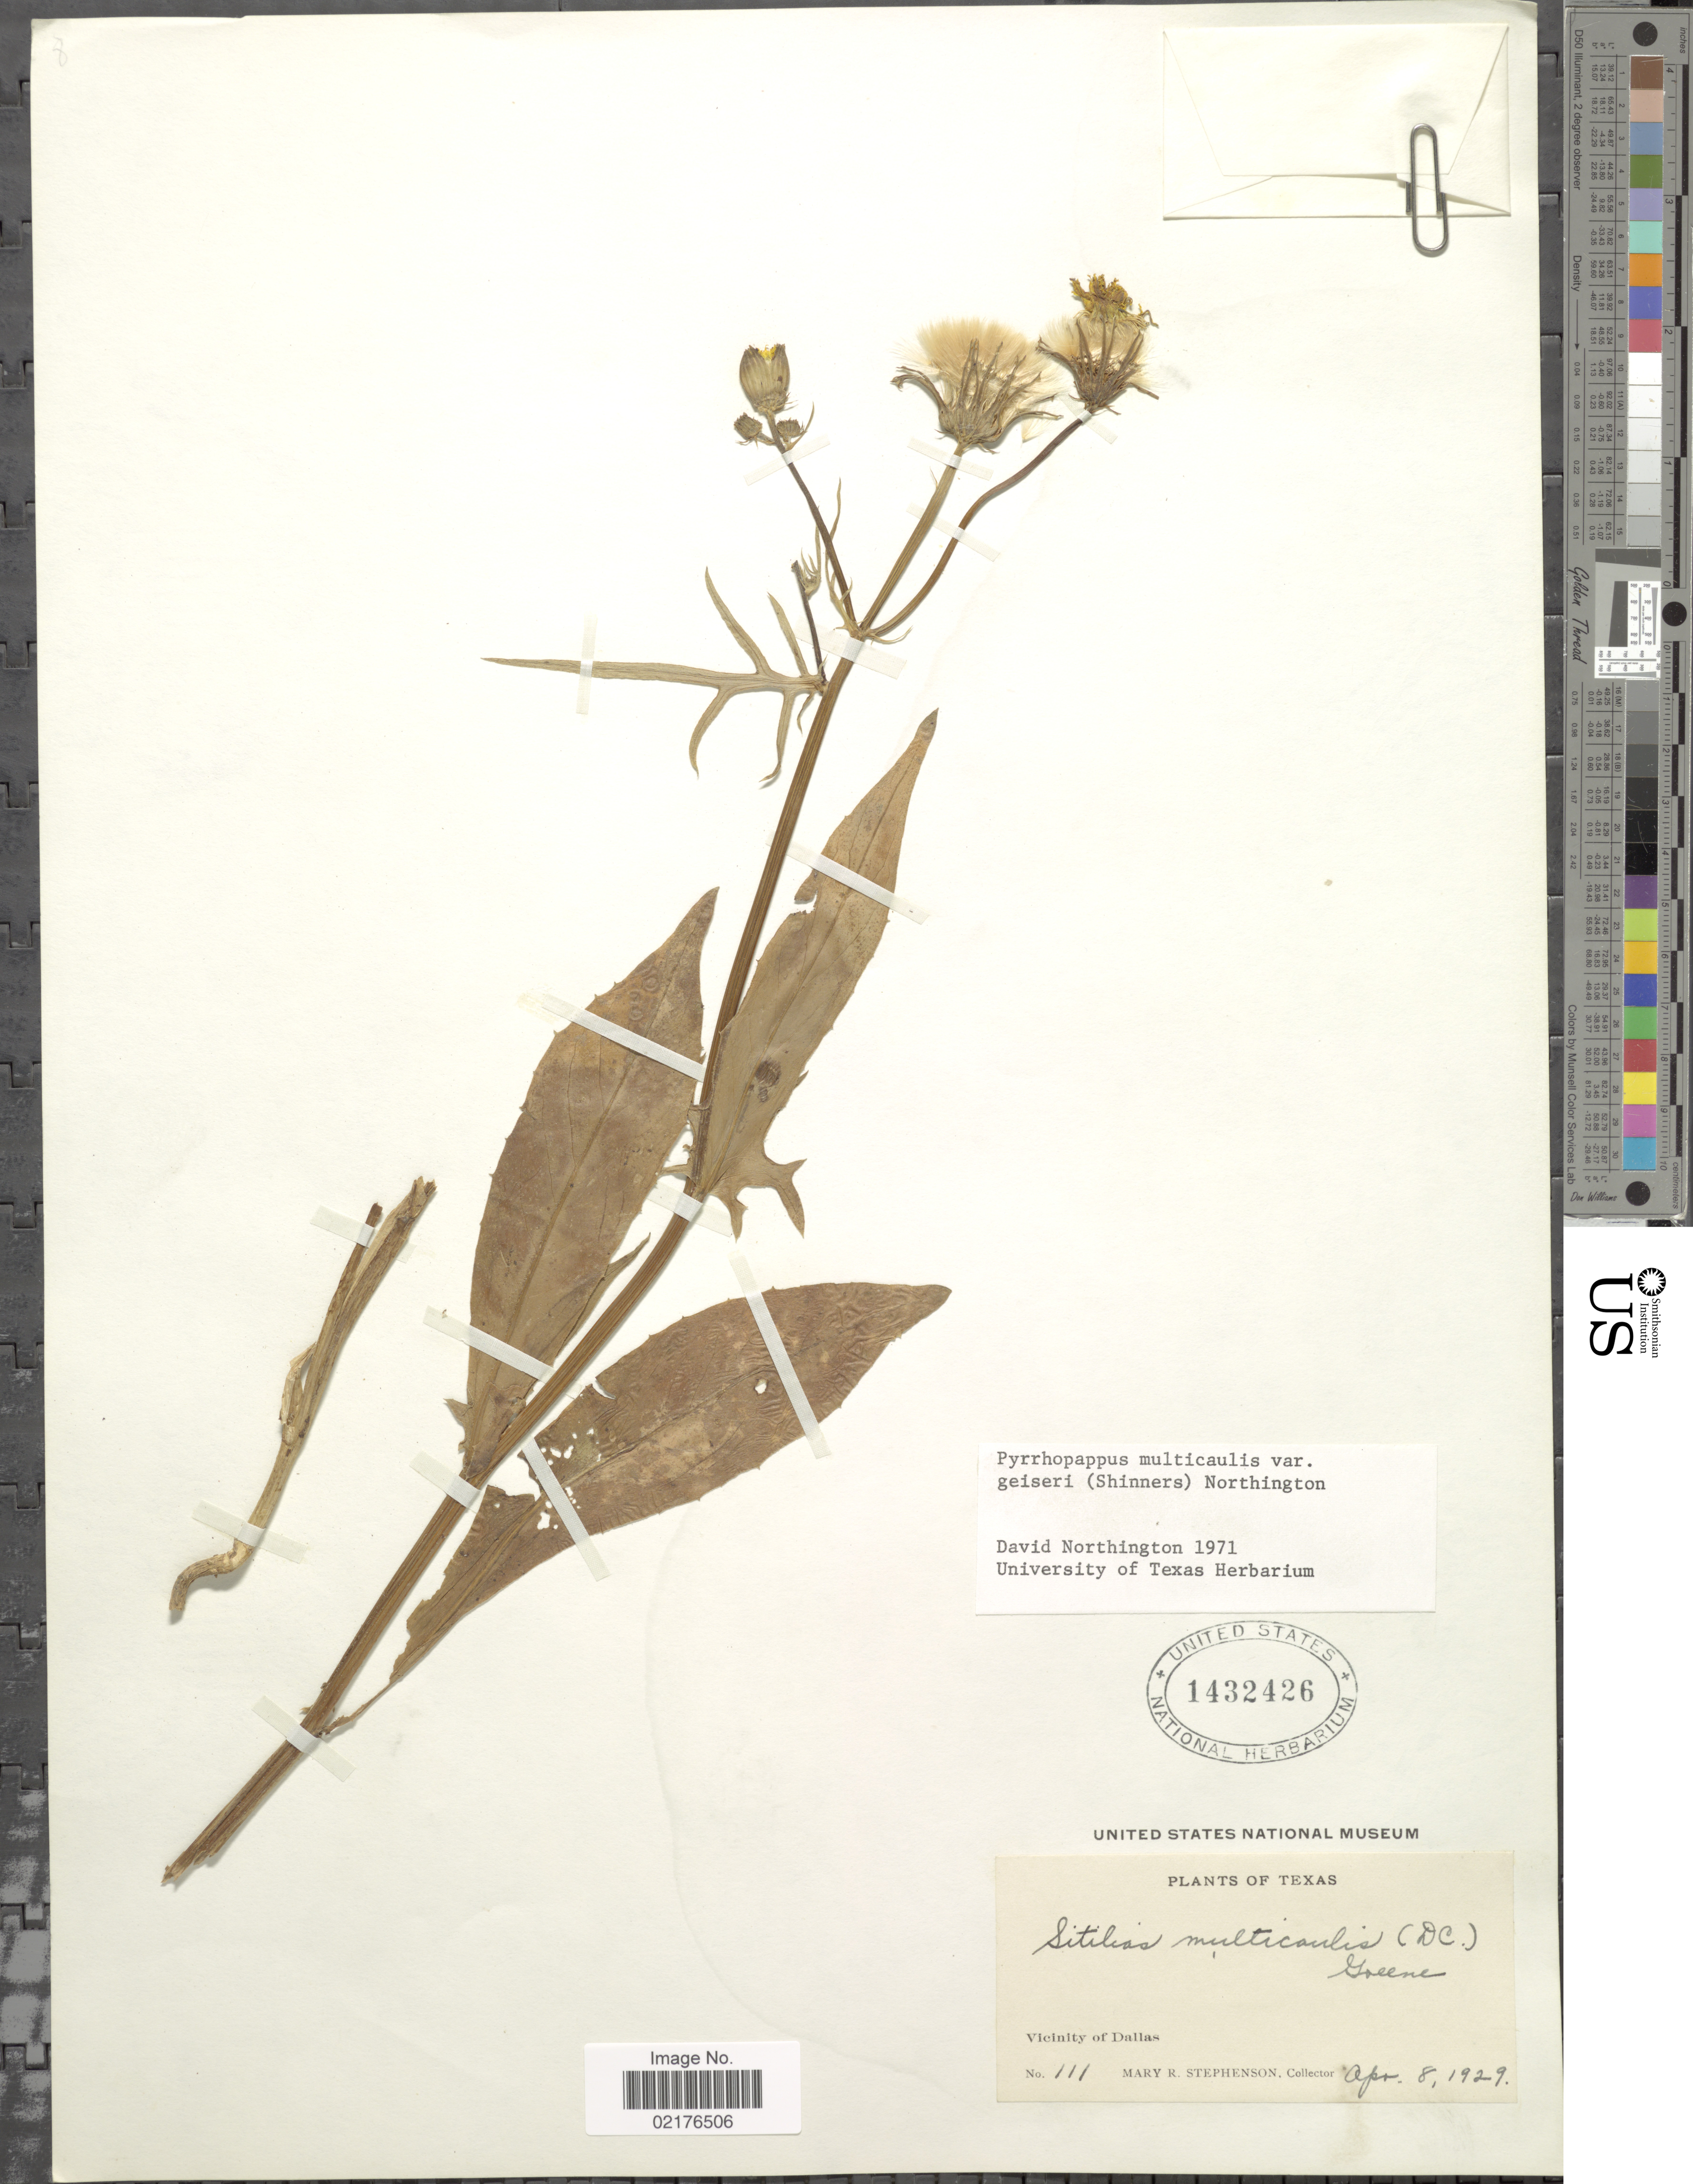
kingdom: Plantae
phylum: Tracheophyta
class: Magnoliopsida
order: Asterales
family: Asteraceae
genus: Pyrrhopappus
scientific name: Pyrrhopappus pauciflorus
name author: (D. Don) DC.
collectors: M. Stephenson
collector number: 111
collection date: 1929-04-08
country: United States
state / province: Texas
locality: Vicinity of Dallas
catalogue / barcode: US 1432426